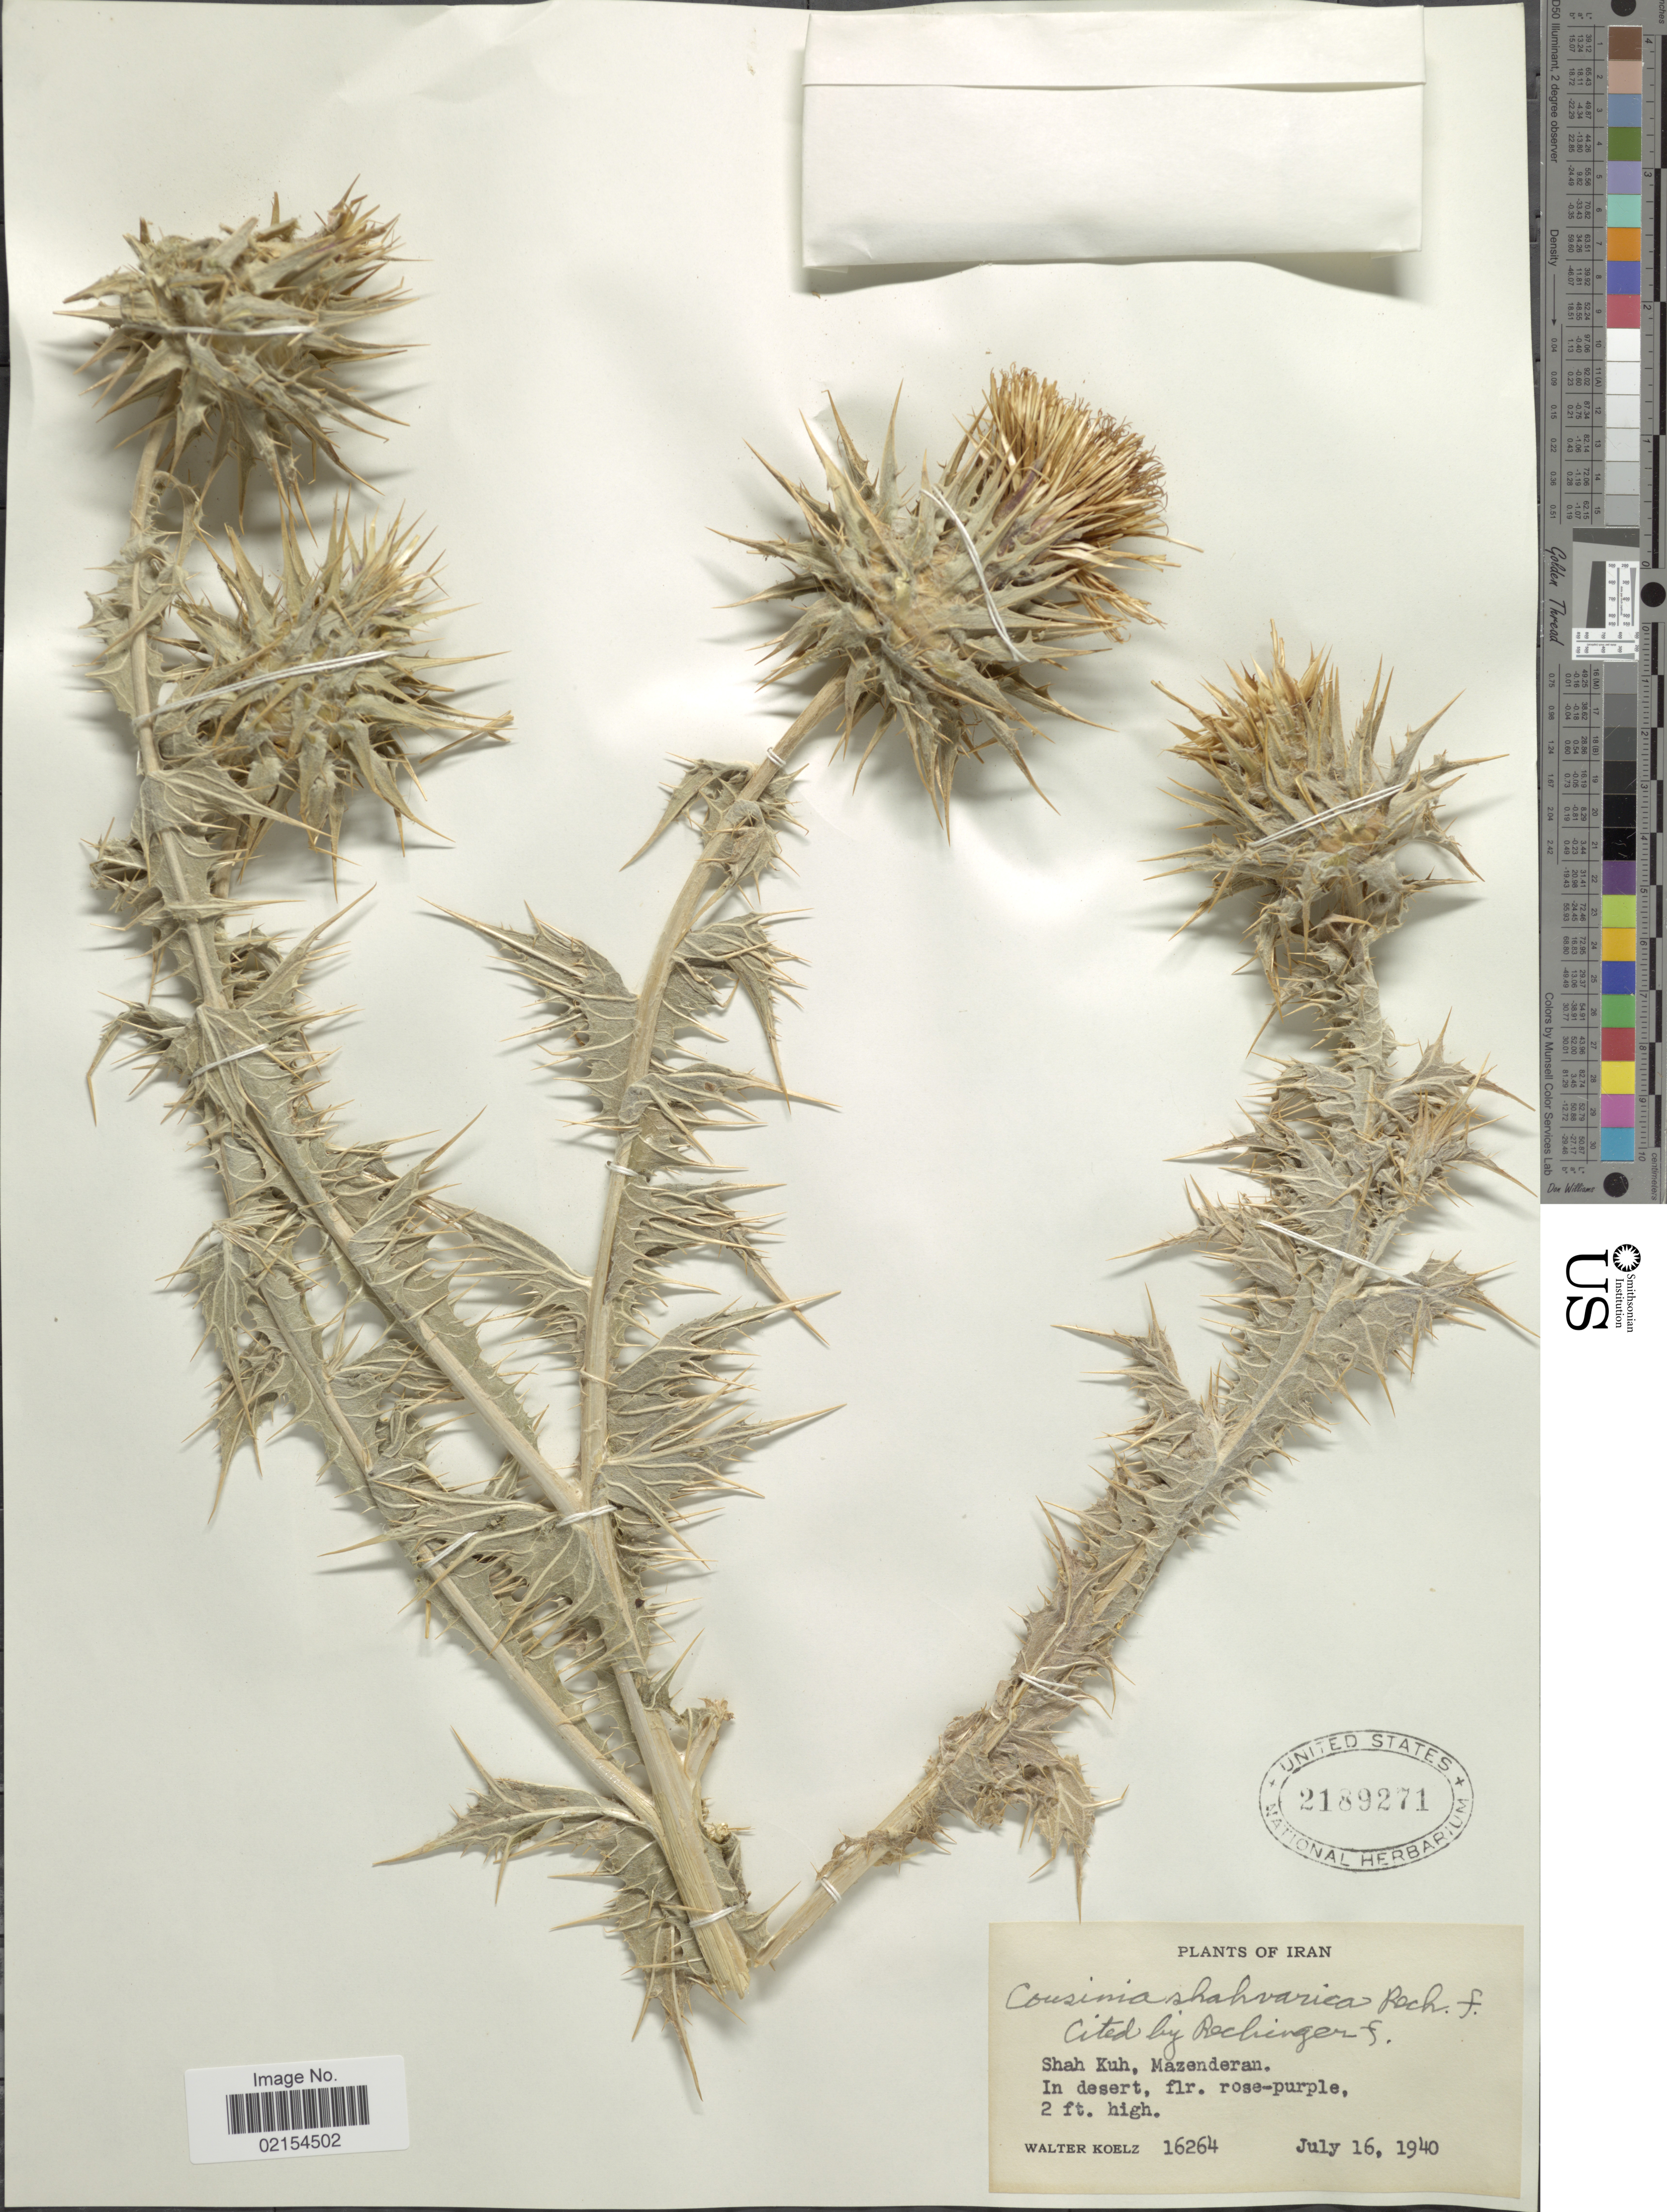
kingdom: Plantae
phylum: Tracheophyta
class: Magnoliopsida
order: Asterales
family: Asteraceae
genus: Cousinia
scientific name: Cousinia shahvarica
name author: Rech. f.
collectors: W. N. Koelz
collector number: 16264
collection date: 1940-07-16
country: Iran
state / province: Mazandaran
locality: Shah Kuh, Mazenderan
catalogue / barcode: US 2189271